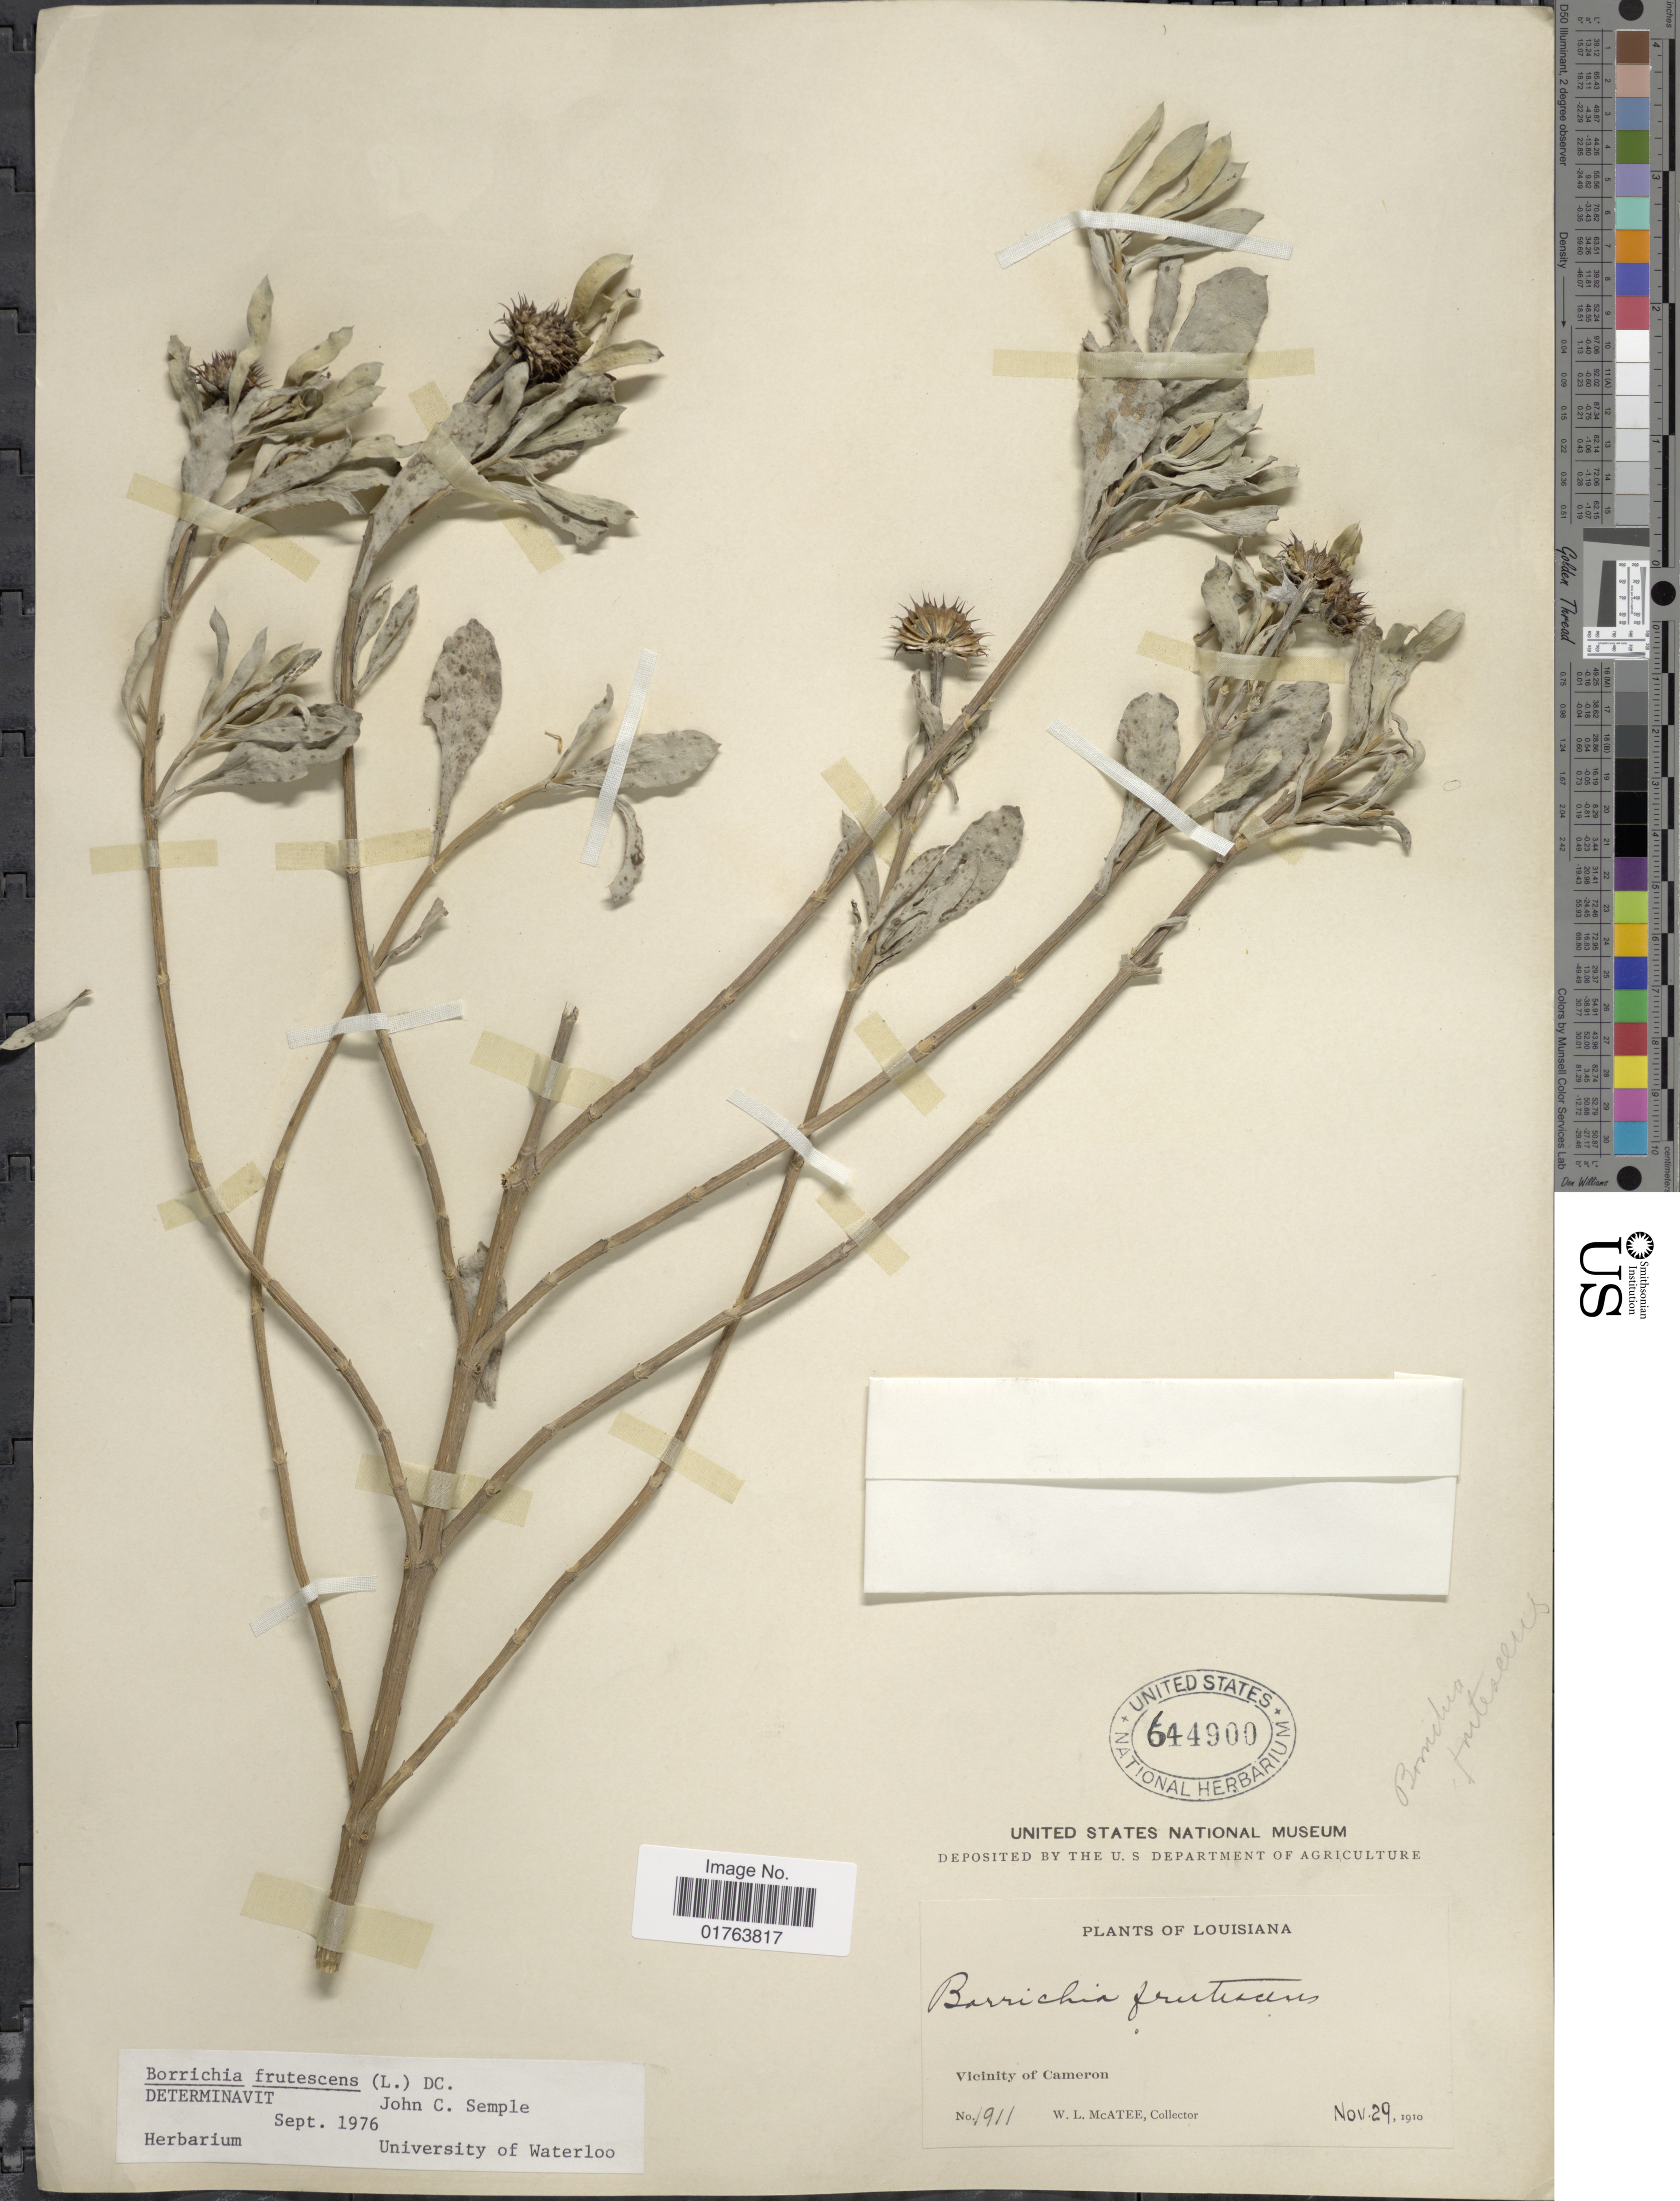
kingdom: Plantae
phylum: Tracheophyta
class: Magnoliopsida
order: Asterales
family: Asteraceae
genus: Borrichia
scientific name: Borrichia frutescens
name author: (L.) DC.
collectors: W. McAtee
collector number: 1911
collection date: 1910-11-29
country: United States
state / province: Louisiana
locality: Vicinity of Cameron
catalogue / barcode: US 644900